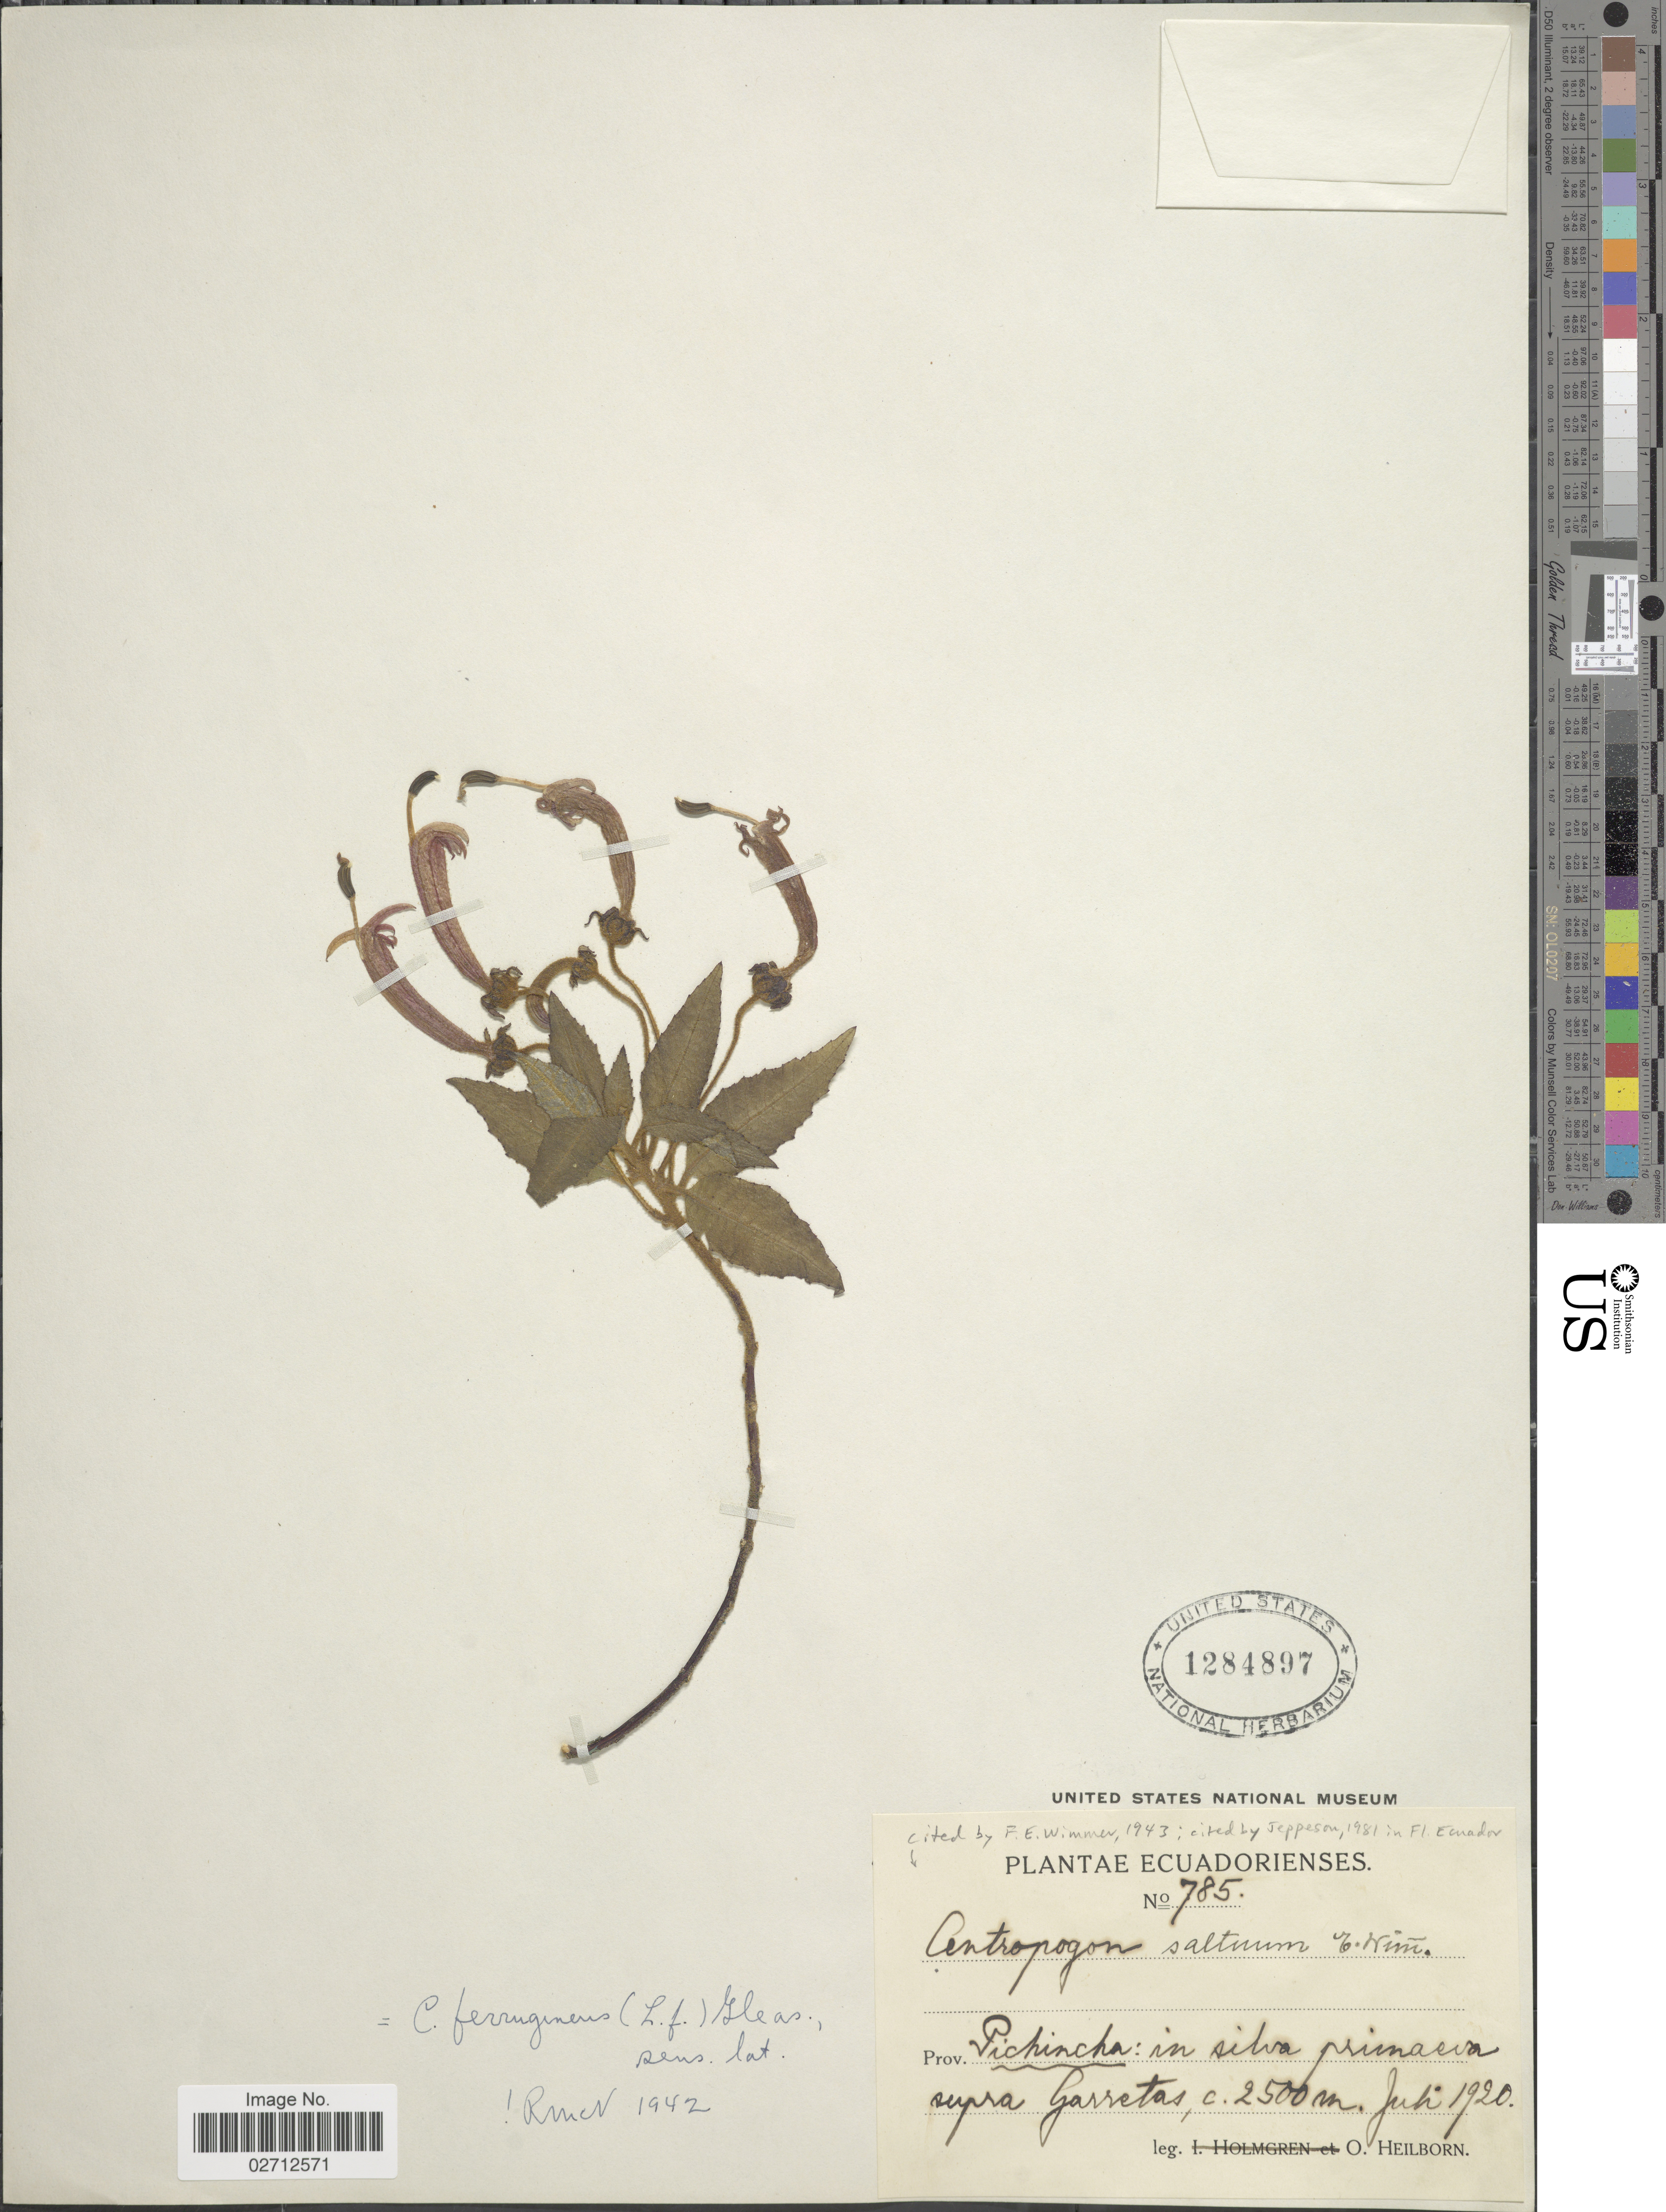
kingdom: Plantae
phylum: Tracheophyta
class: Magnoliopsida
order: Asterales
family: Campanulaceae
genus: Centropogon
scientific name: Centropogon saltuum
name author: E. Wimm.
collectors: O. Heilbron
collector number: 785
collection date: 1920-07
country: Ecuador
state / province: Pichincha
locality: In silva primaeva supra Garretas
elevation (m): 2500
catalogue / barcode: US 1284897